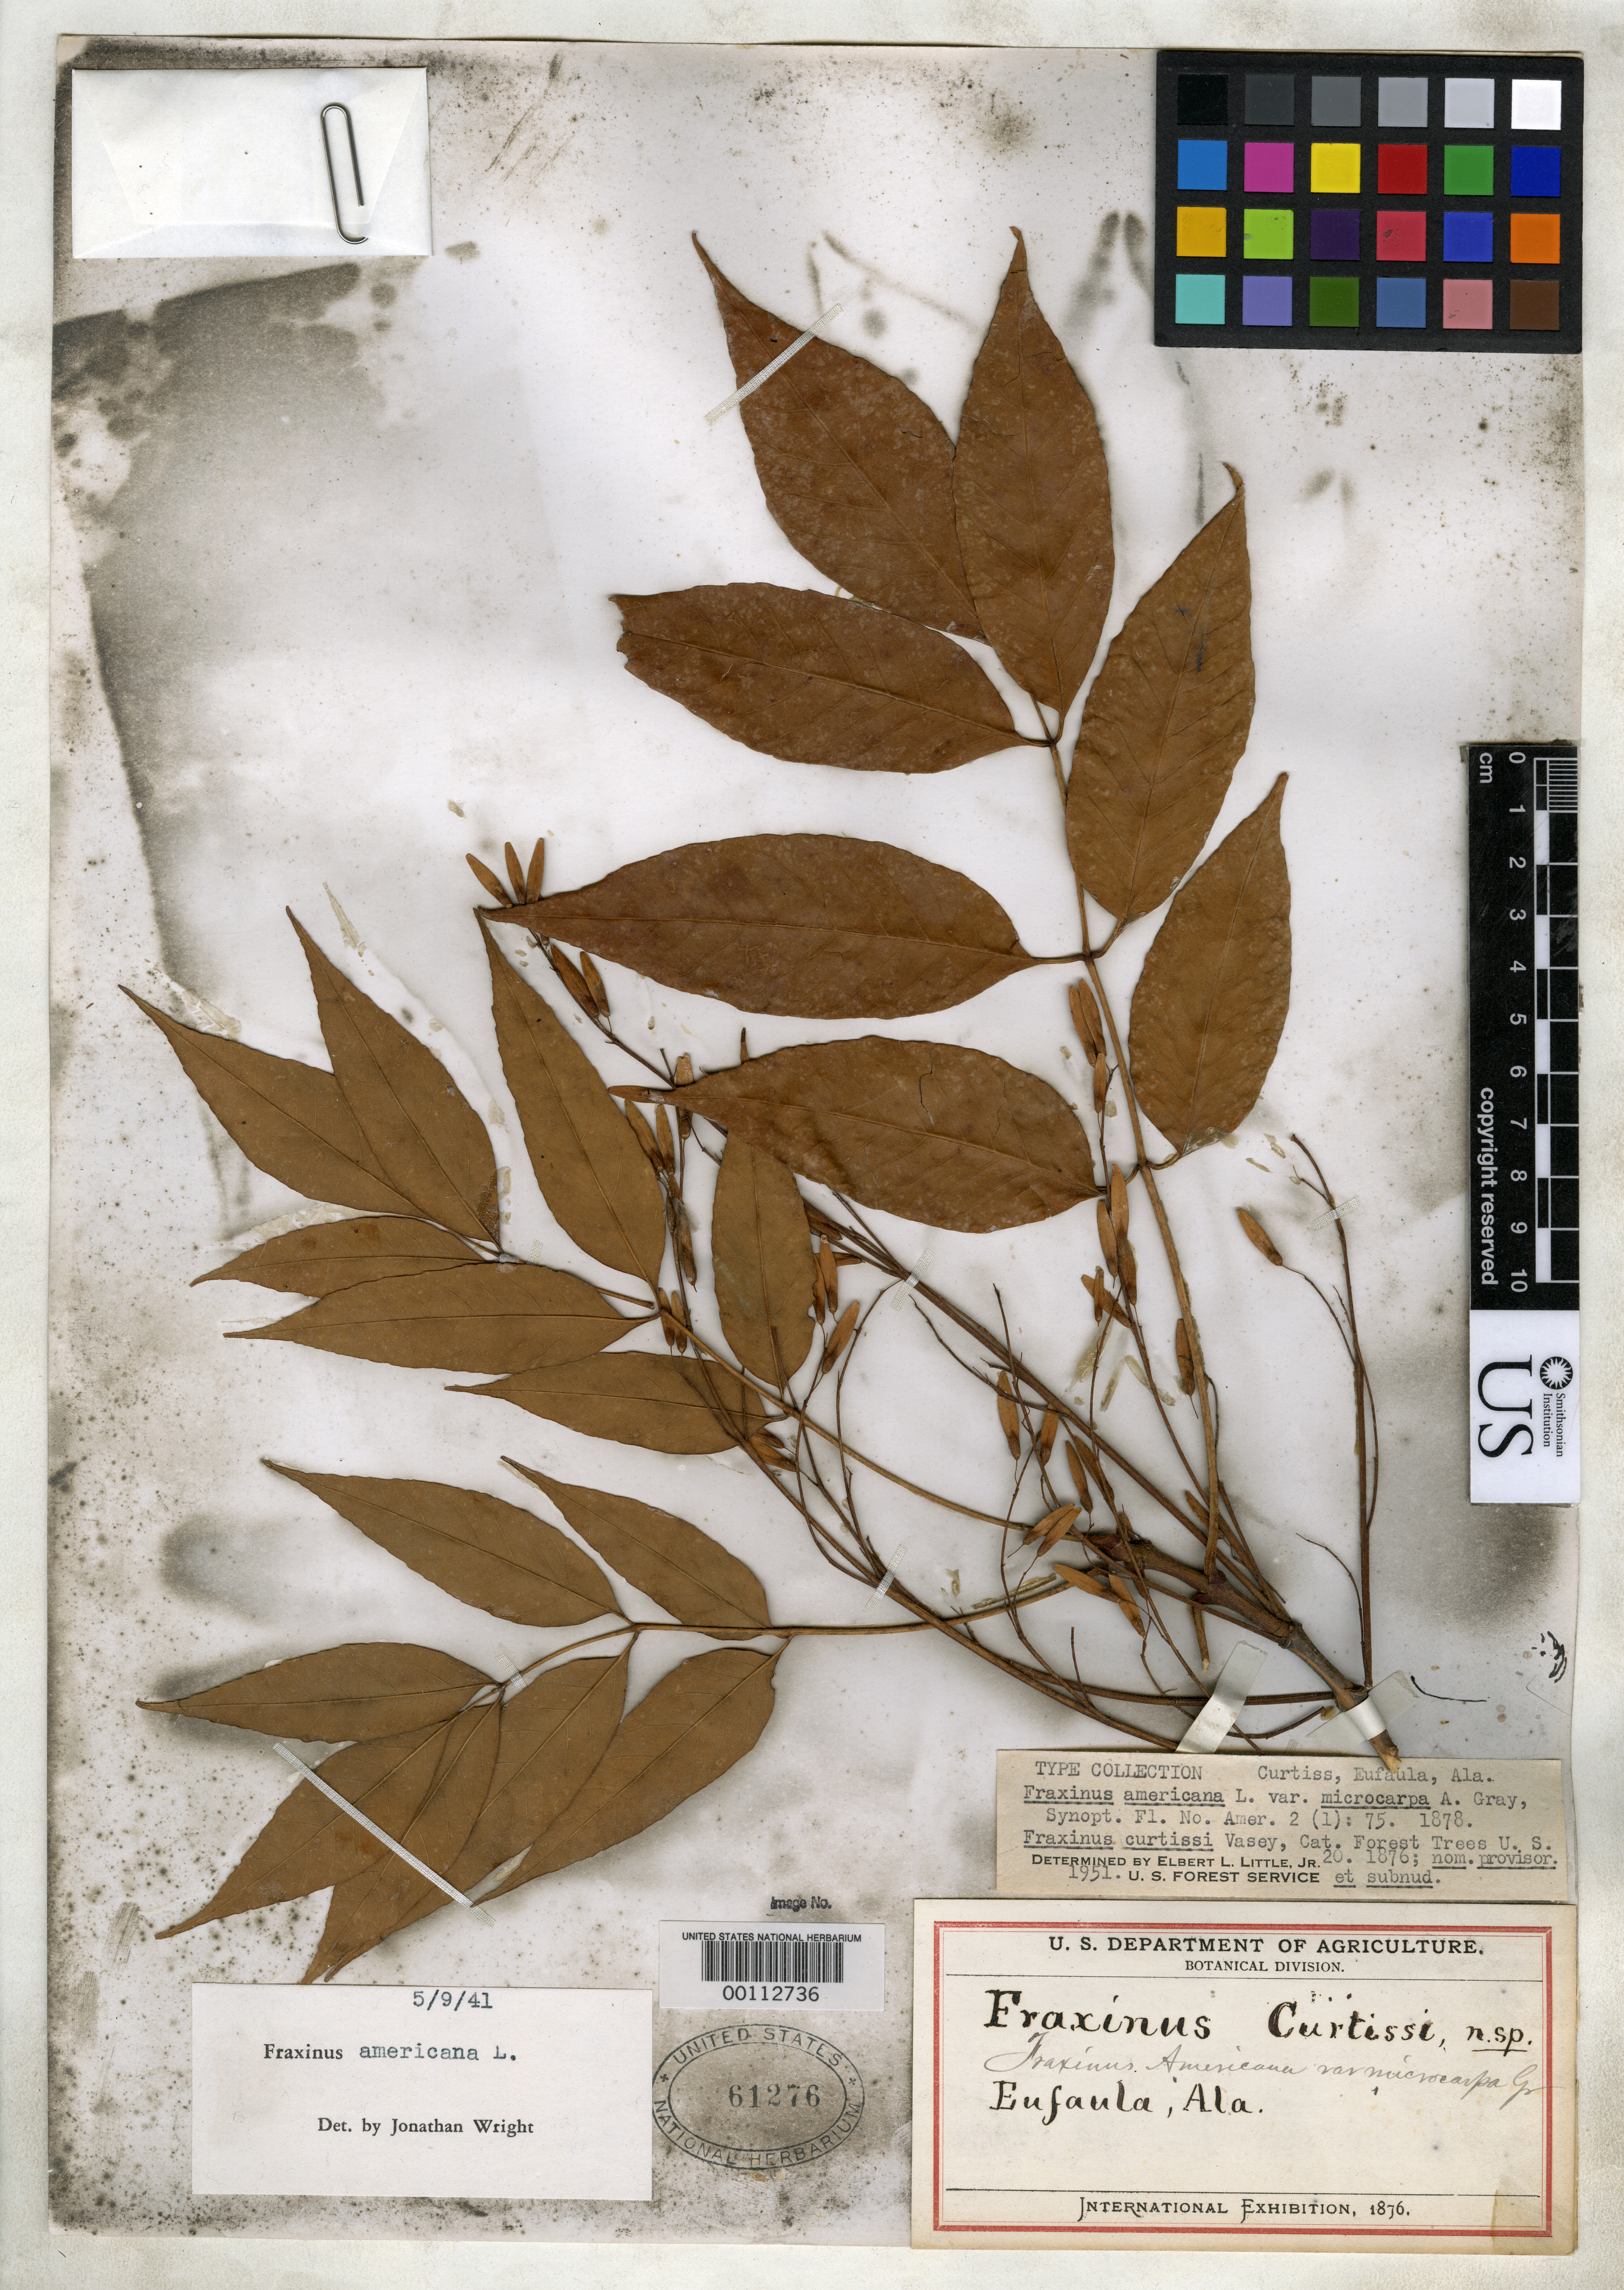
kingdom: Plantae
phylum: Tracheophyta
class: Magnoliopsida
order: Lamiales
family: Oleaceae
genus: Fraxinus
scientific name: Fraxinus americana var. microcarpa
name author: A. Gray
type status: Type Fragment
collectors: A. H. Curtiss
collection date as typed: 1875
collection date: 1875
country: United States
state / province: Alabama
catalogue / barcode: US 61276